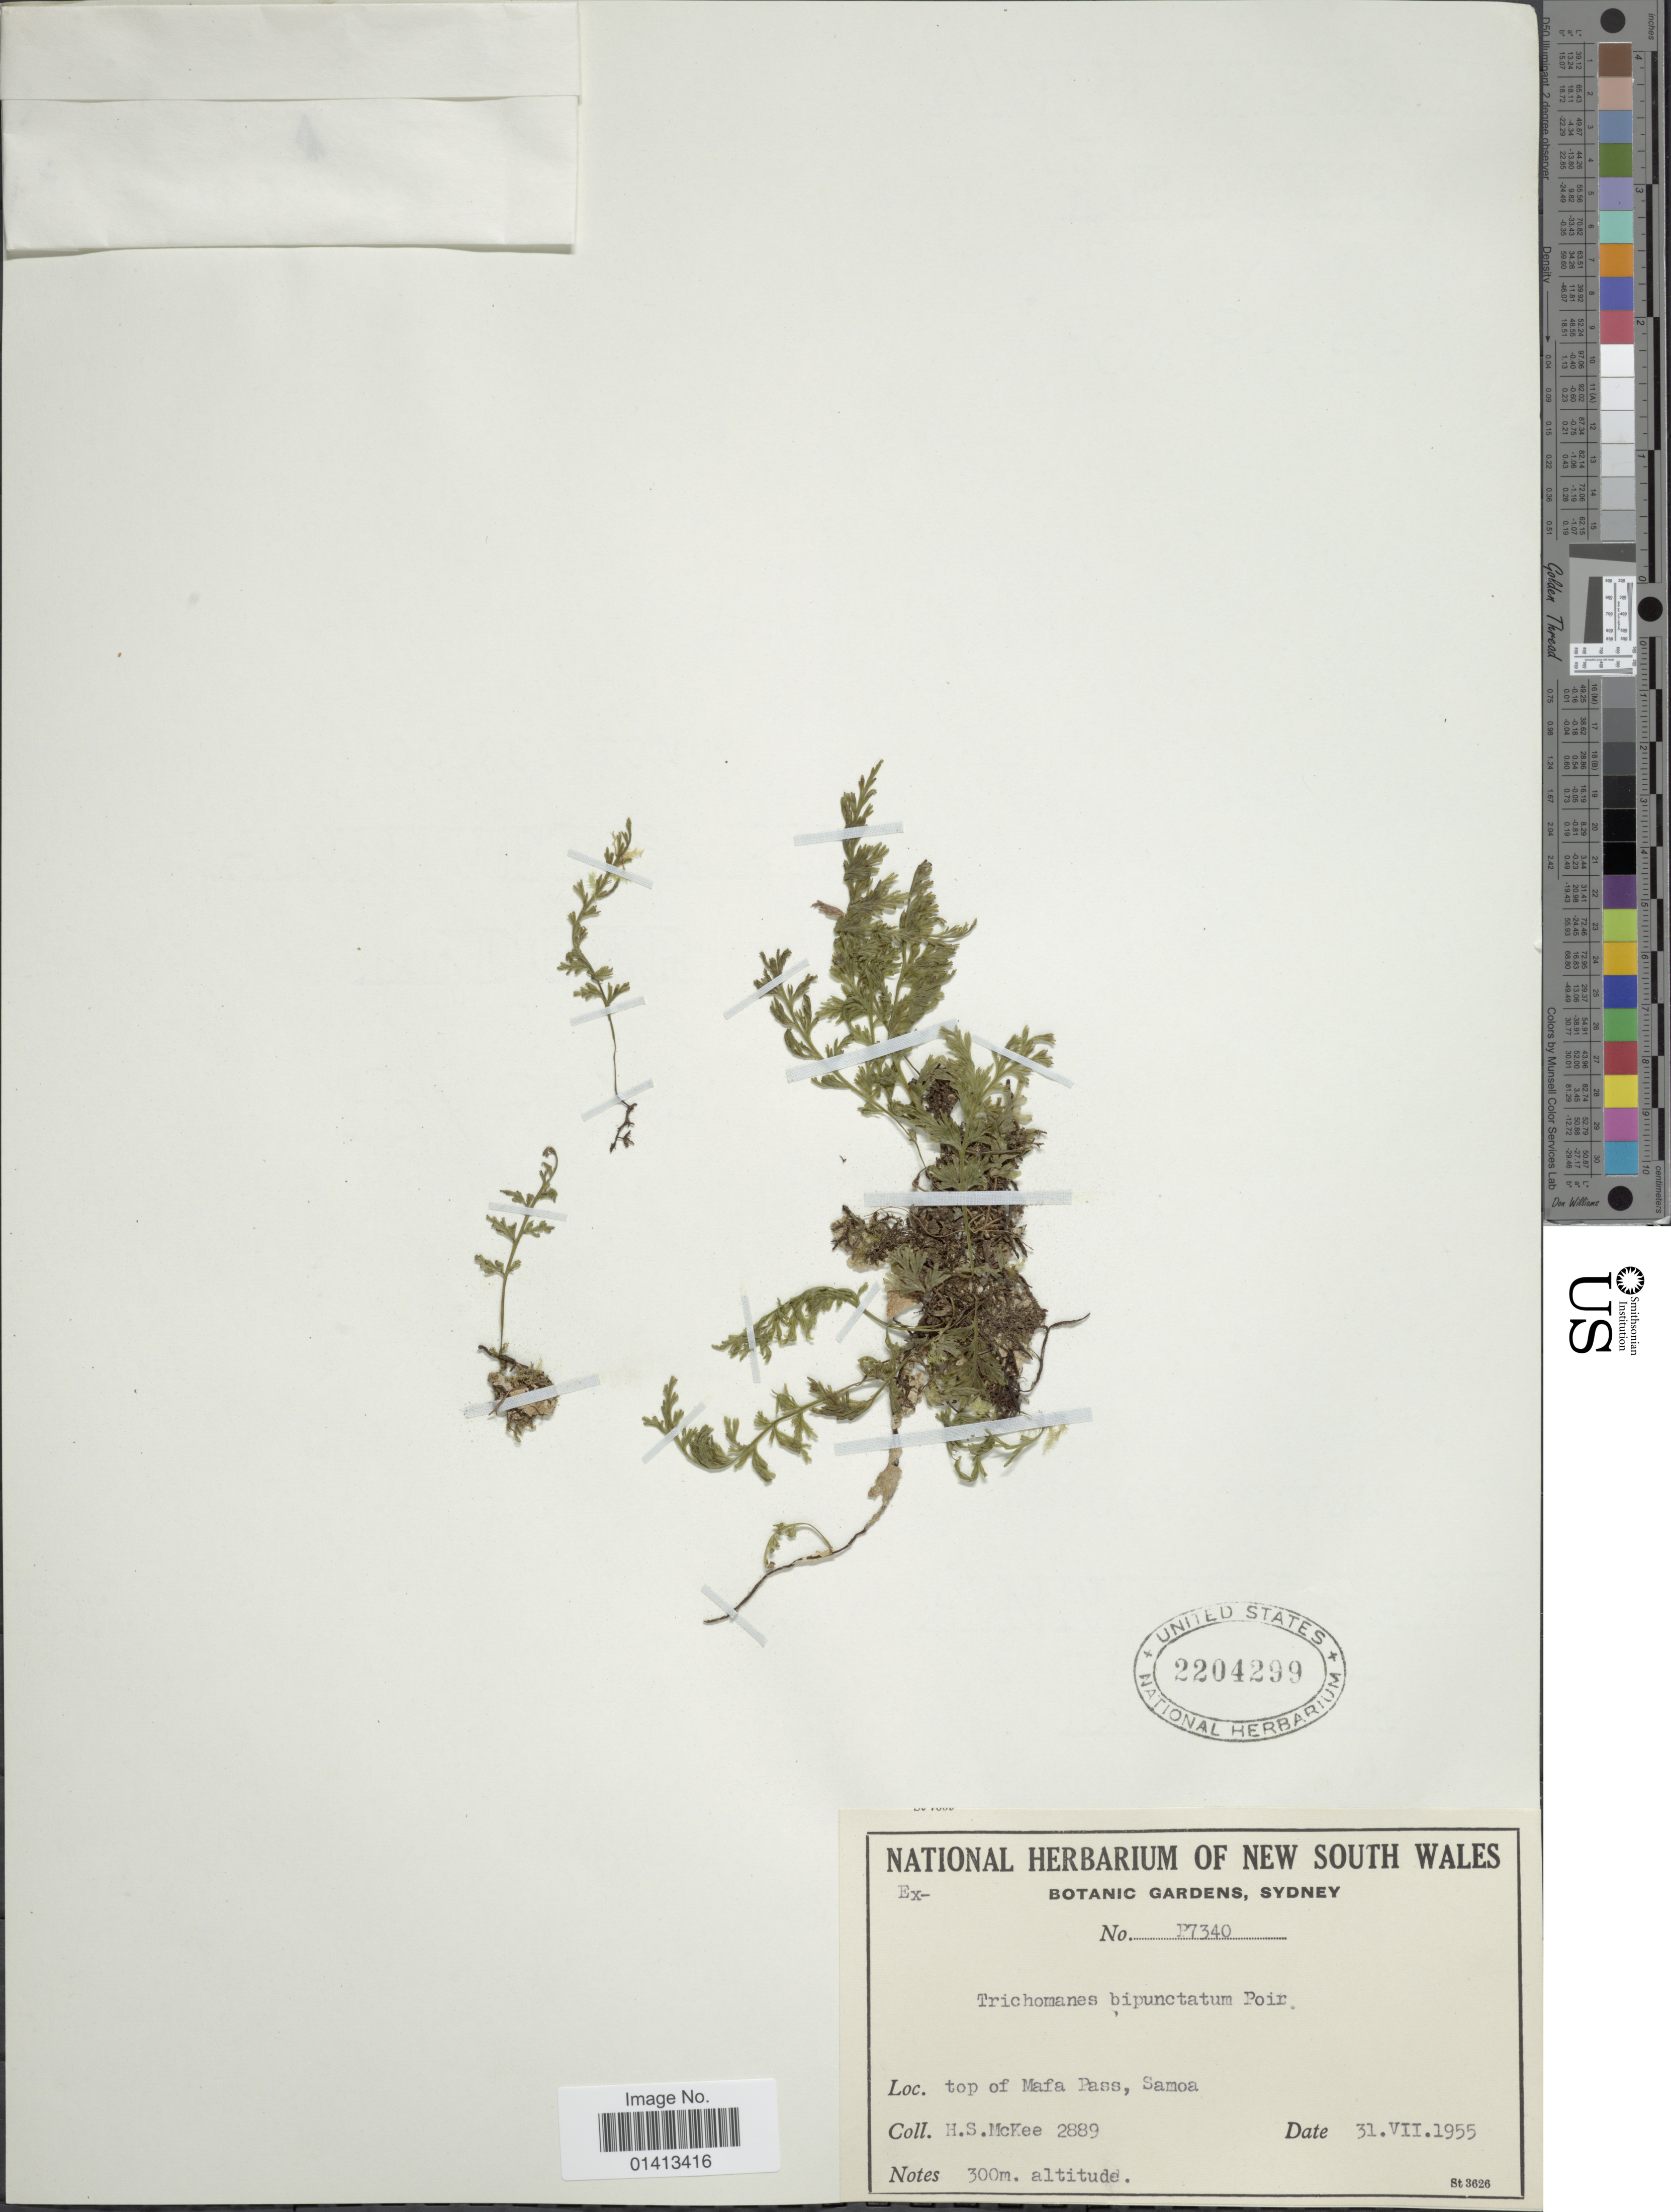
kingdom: Plantae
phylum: Tracheophyta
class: Polypodiopsida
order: Hymenophyllales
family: Hymenophyllaceae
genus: Crepidomanes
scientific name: Crepidomanes bipunctatum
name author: (Poir.) Copel.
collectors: H. S. McKee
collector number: P7340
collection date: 1955-07-31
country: American Samoa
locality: Top of Mafa Pass, Samoa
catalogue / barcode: US 2204299